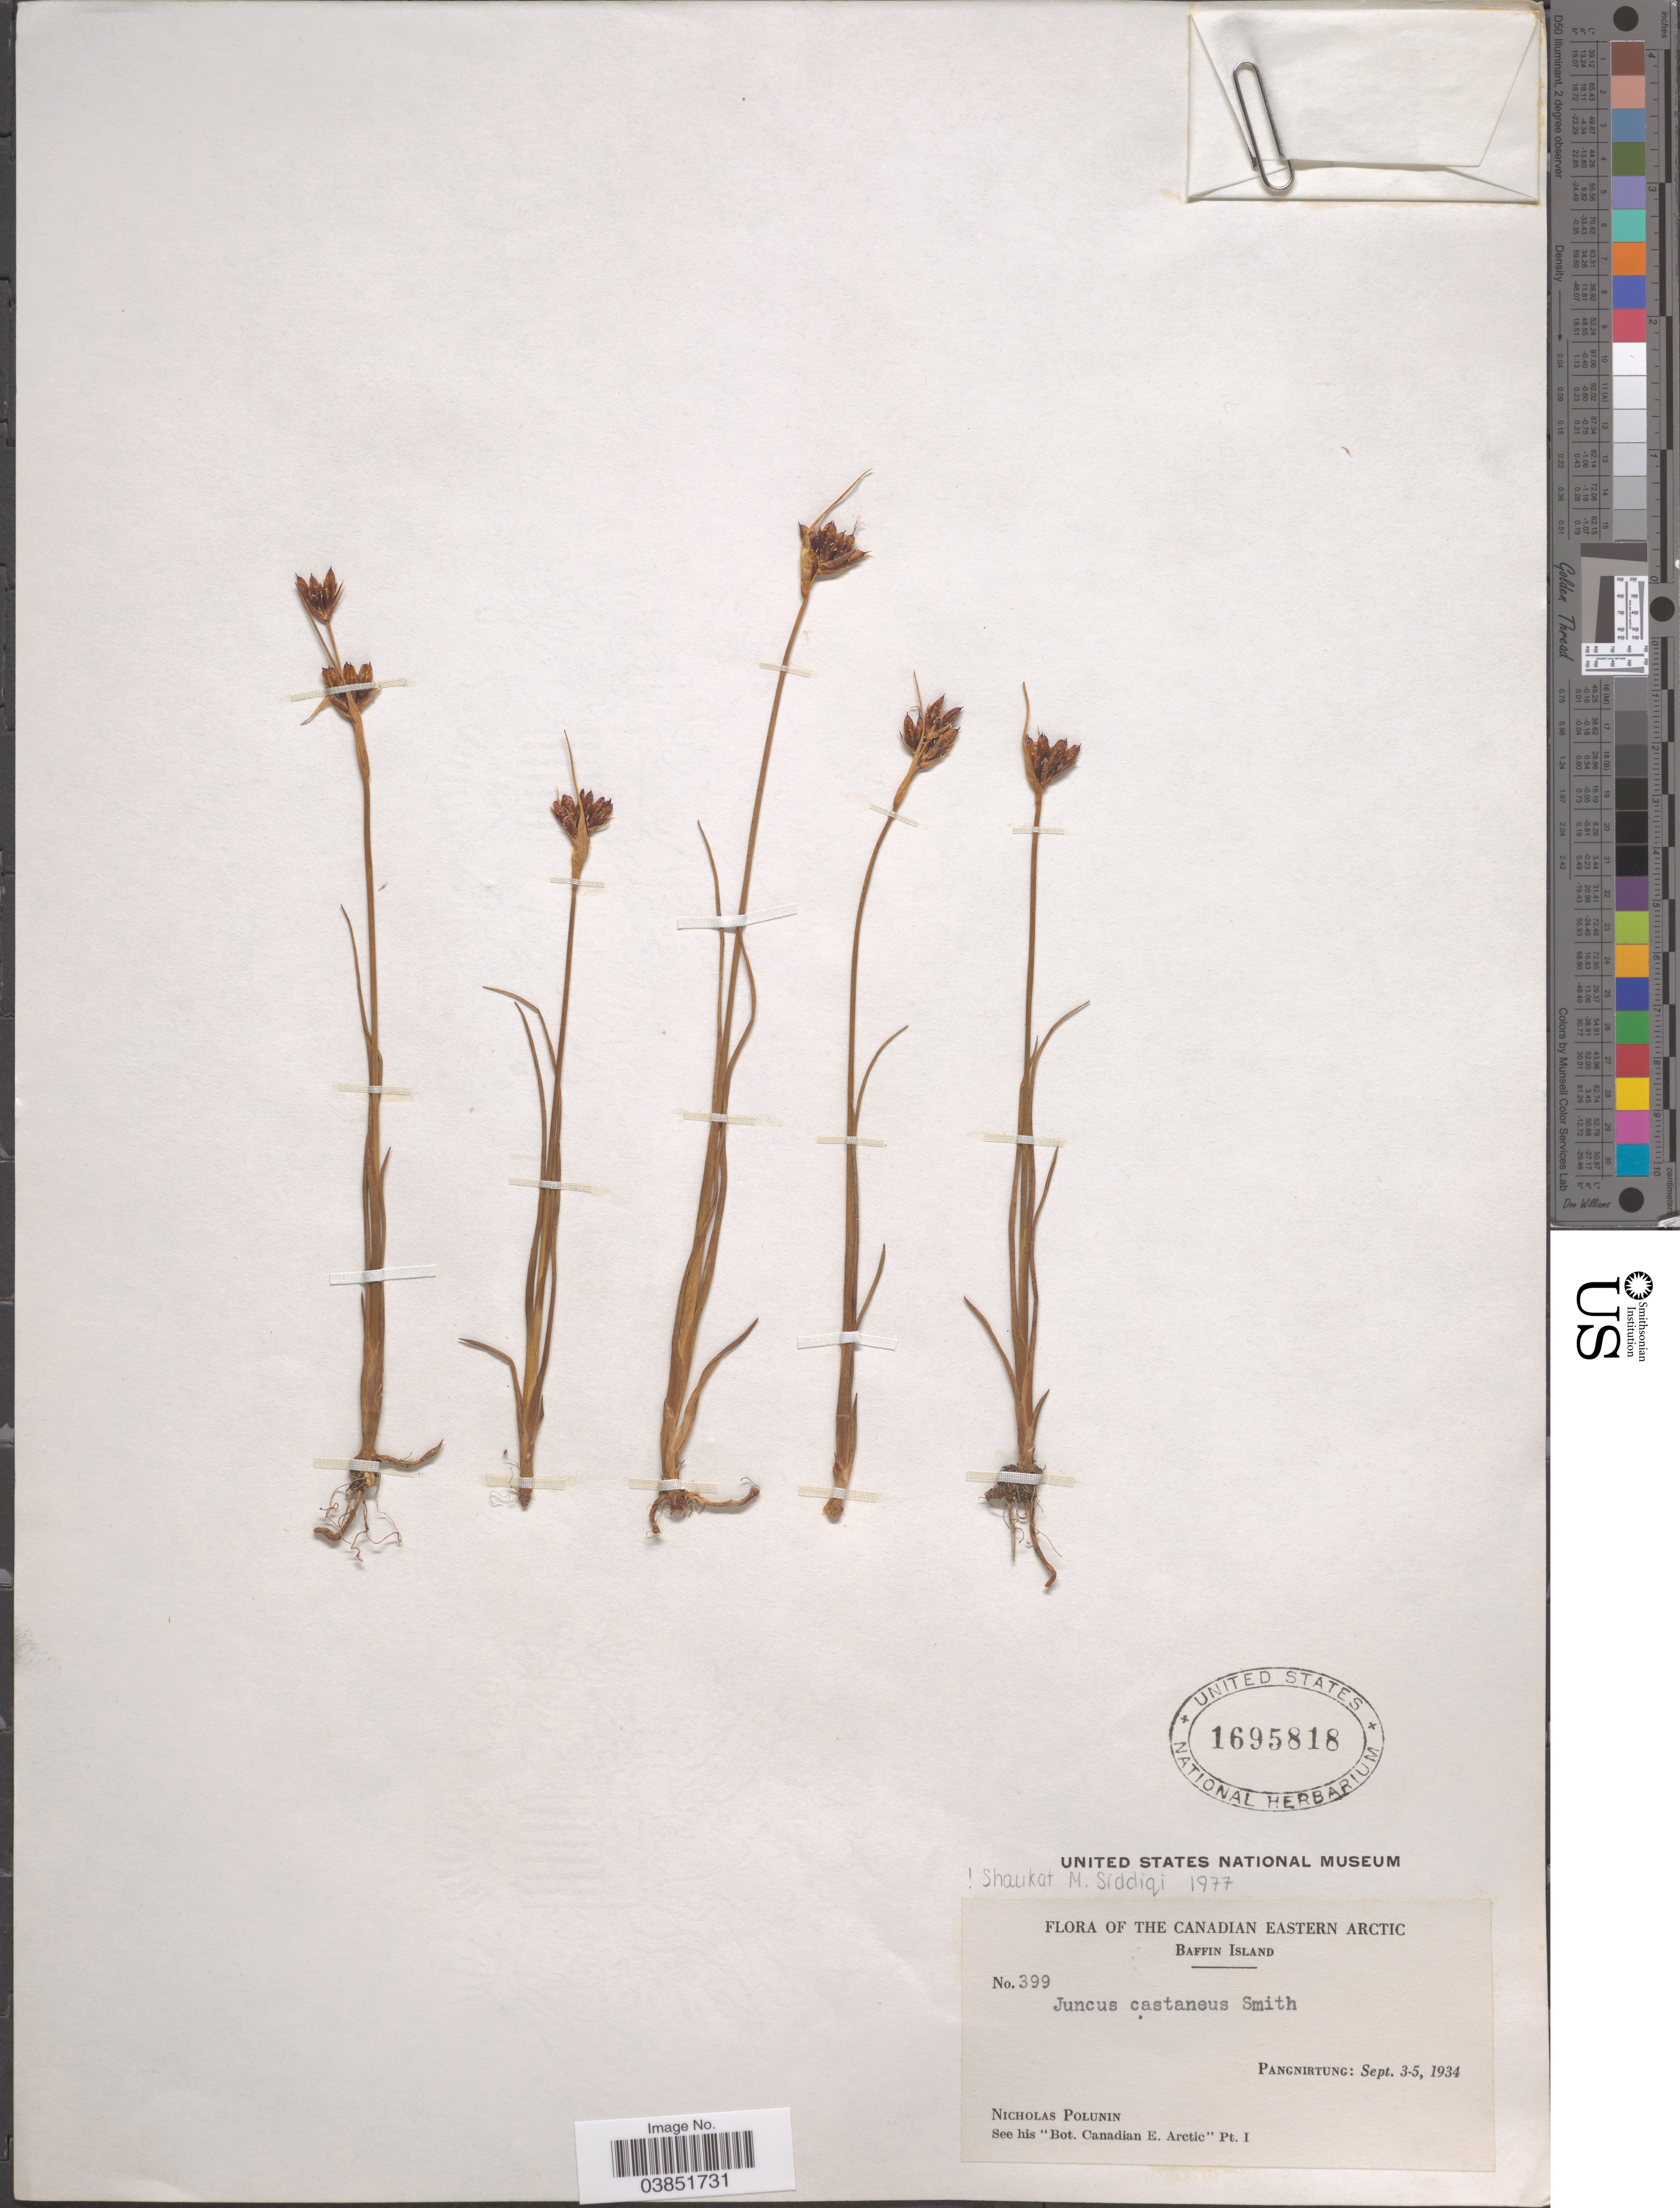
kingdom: Plantae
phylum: Tracheophyta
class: Liliopsida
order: Poales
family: Juncaceae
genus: Juncus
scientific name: Juncus castaneus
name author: Sm.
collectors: N. V. Polunin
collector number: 399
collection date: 1934-09-03/1934-09-05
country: Canada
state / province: Nunavut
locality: The Canadian Eastern Arctic. Baffin Island. Pangnirtung.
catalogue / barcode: US 1695818